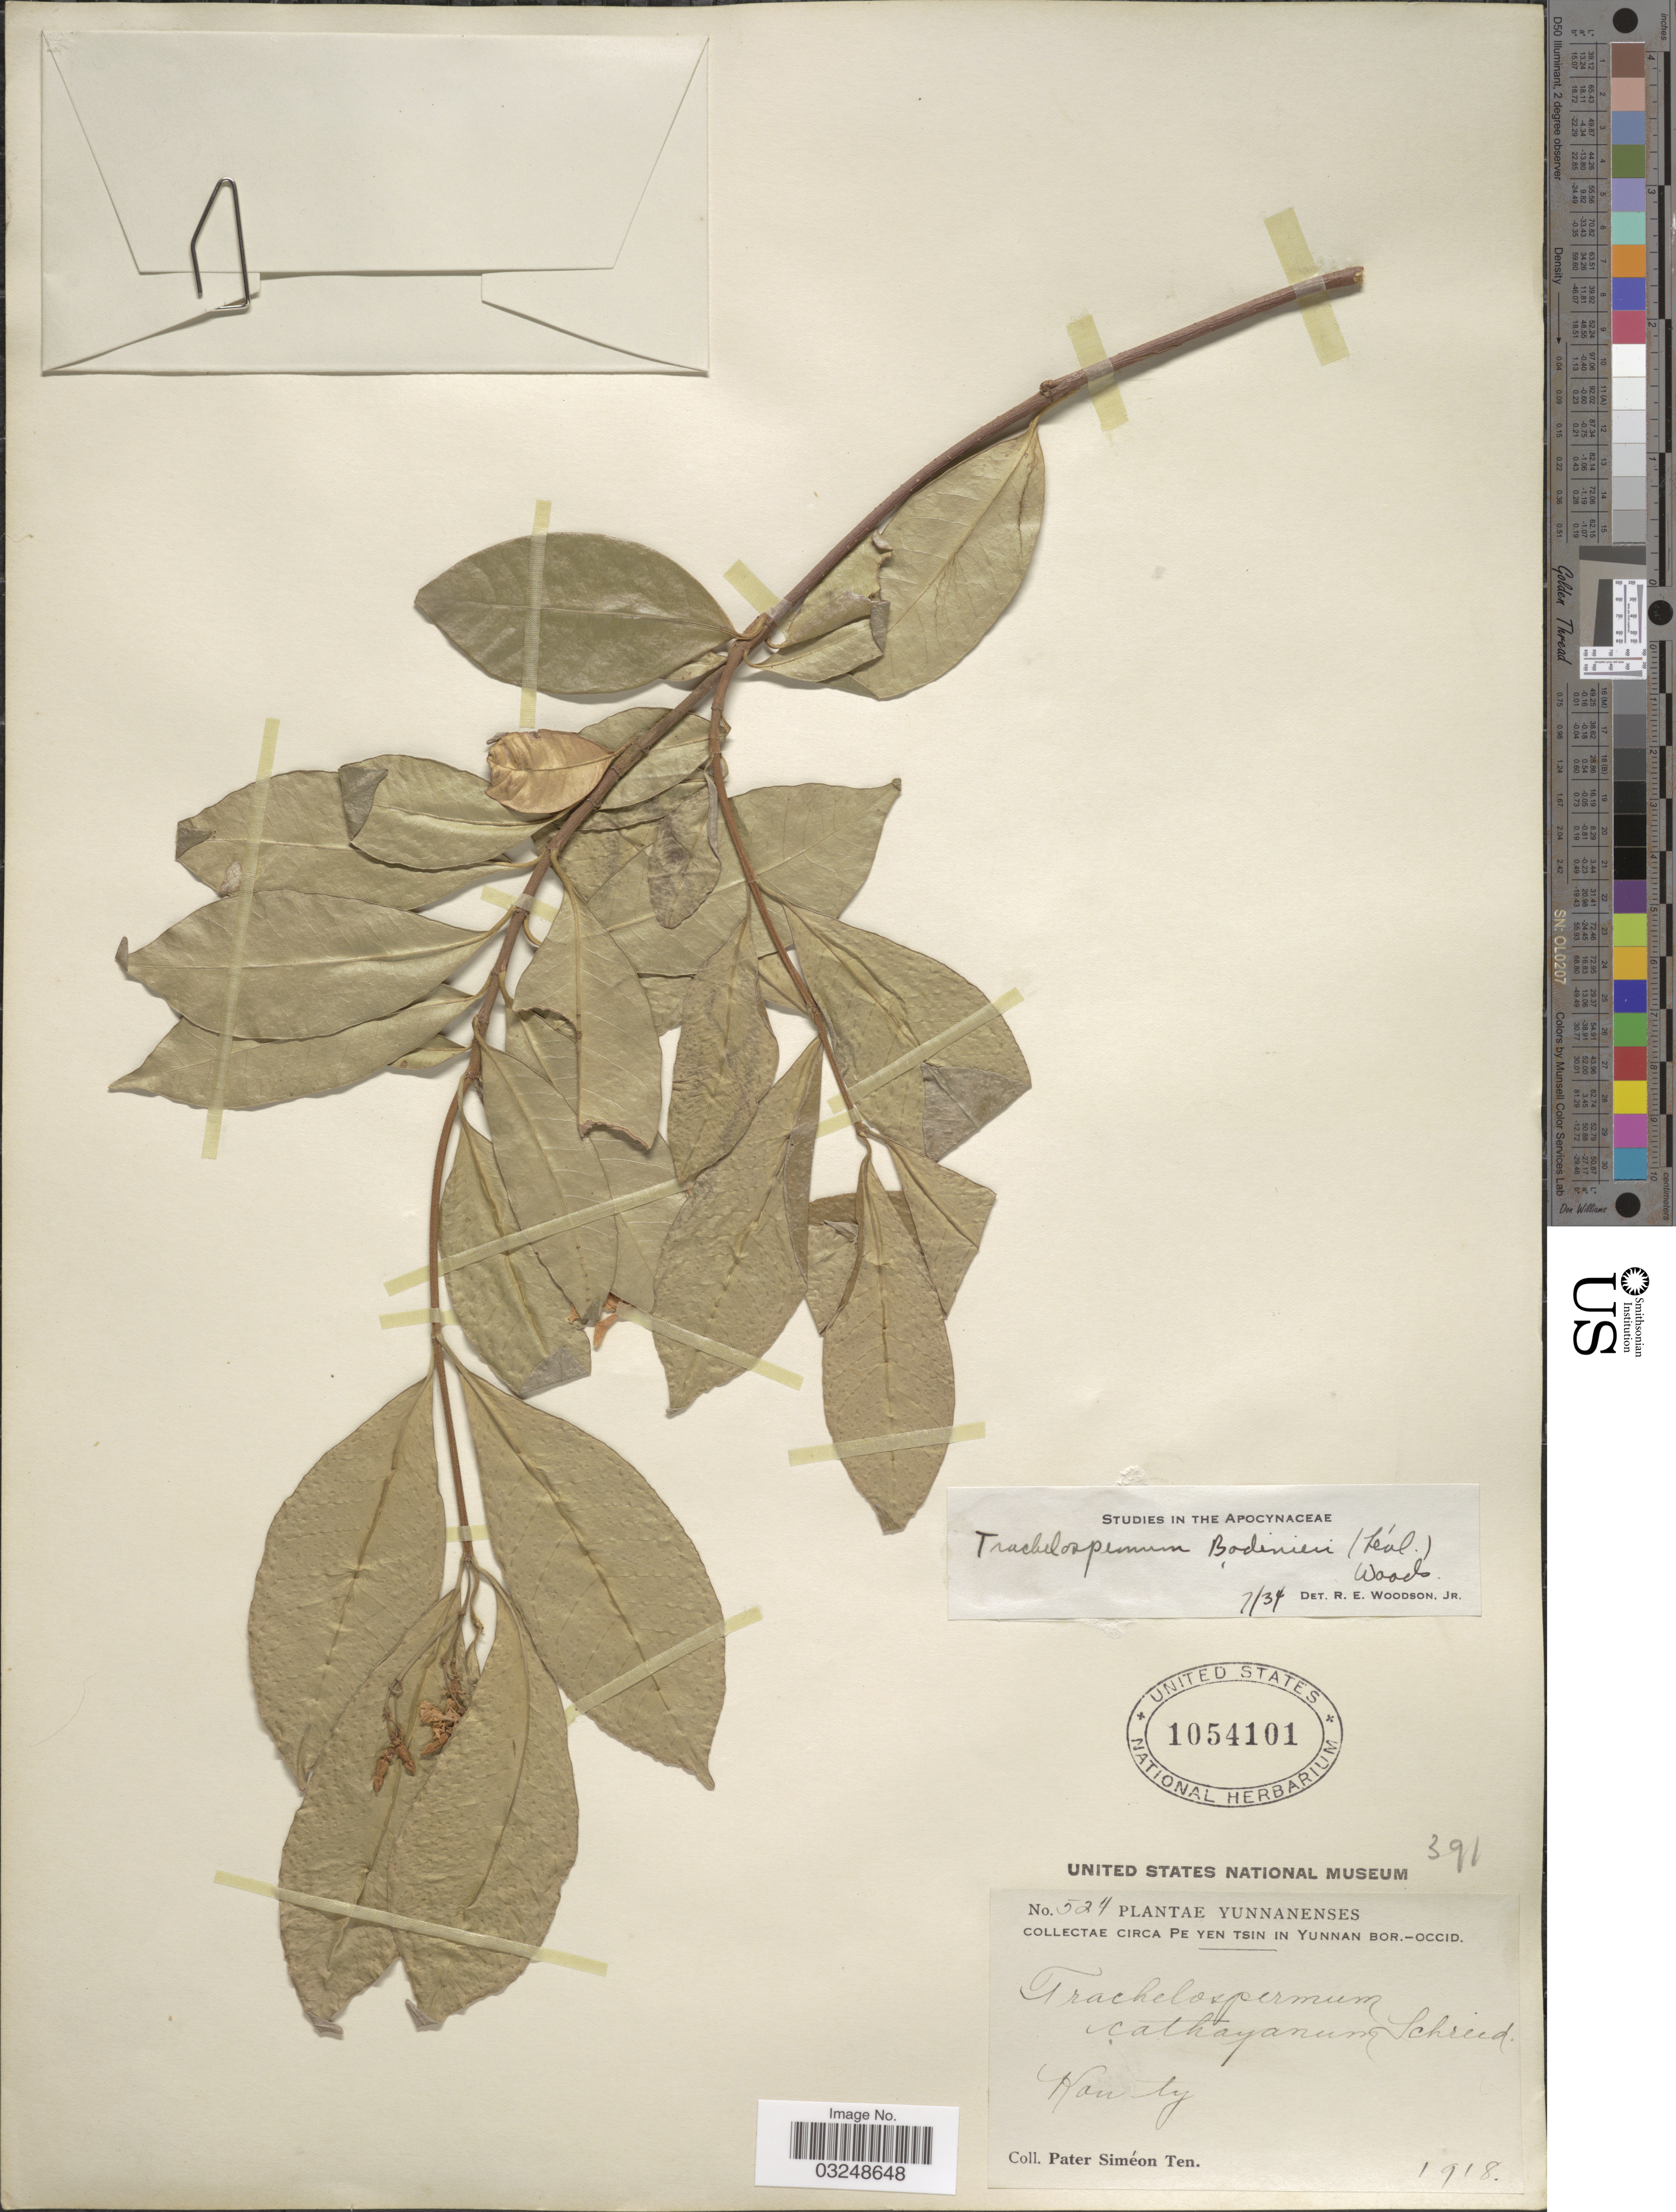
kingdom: Plantae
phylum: Tracheophyta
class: Magnoliopsida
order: Gentianales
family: Apocynaceae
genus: Trachelospermum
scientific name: Trachelospermum bodinieri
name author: (H. Lév.) Woodson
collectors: P. S. Ten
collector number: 524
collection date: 1918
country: China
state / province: Yunnan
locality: Circa Pe Yen Tsin in Yunnan Bor.-occid., Kou ty.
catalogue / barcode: US 1054101